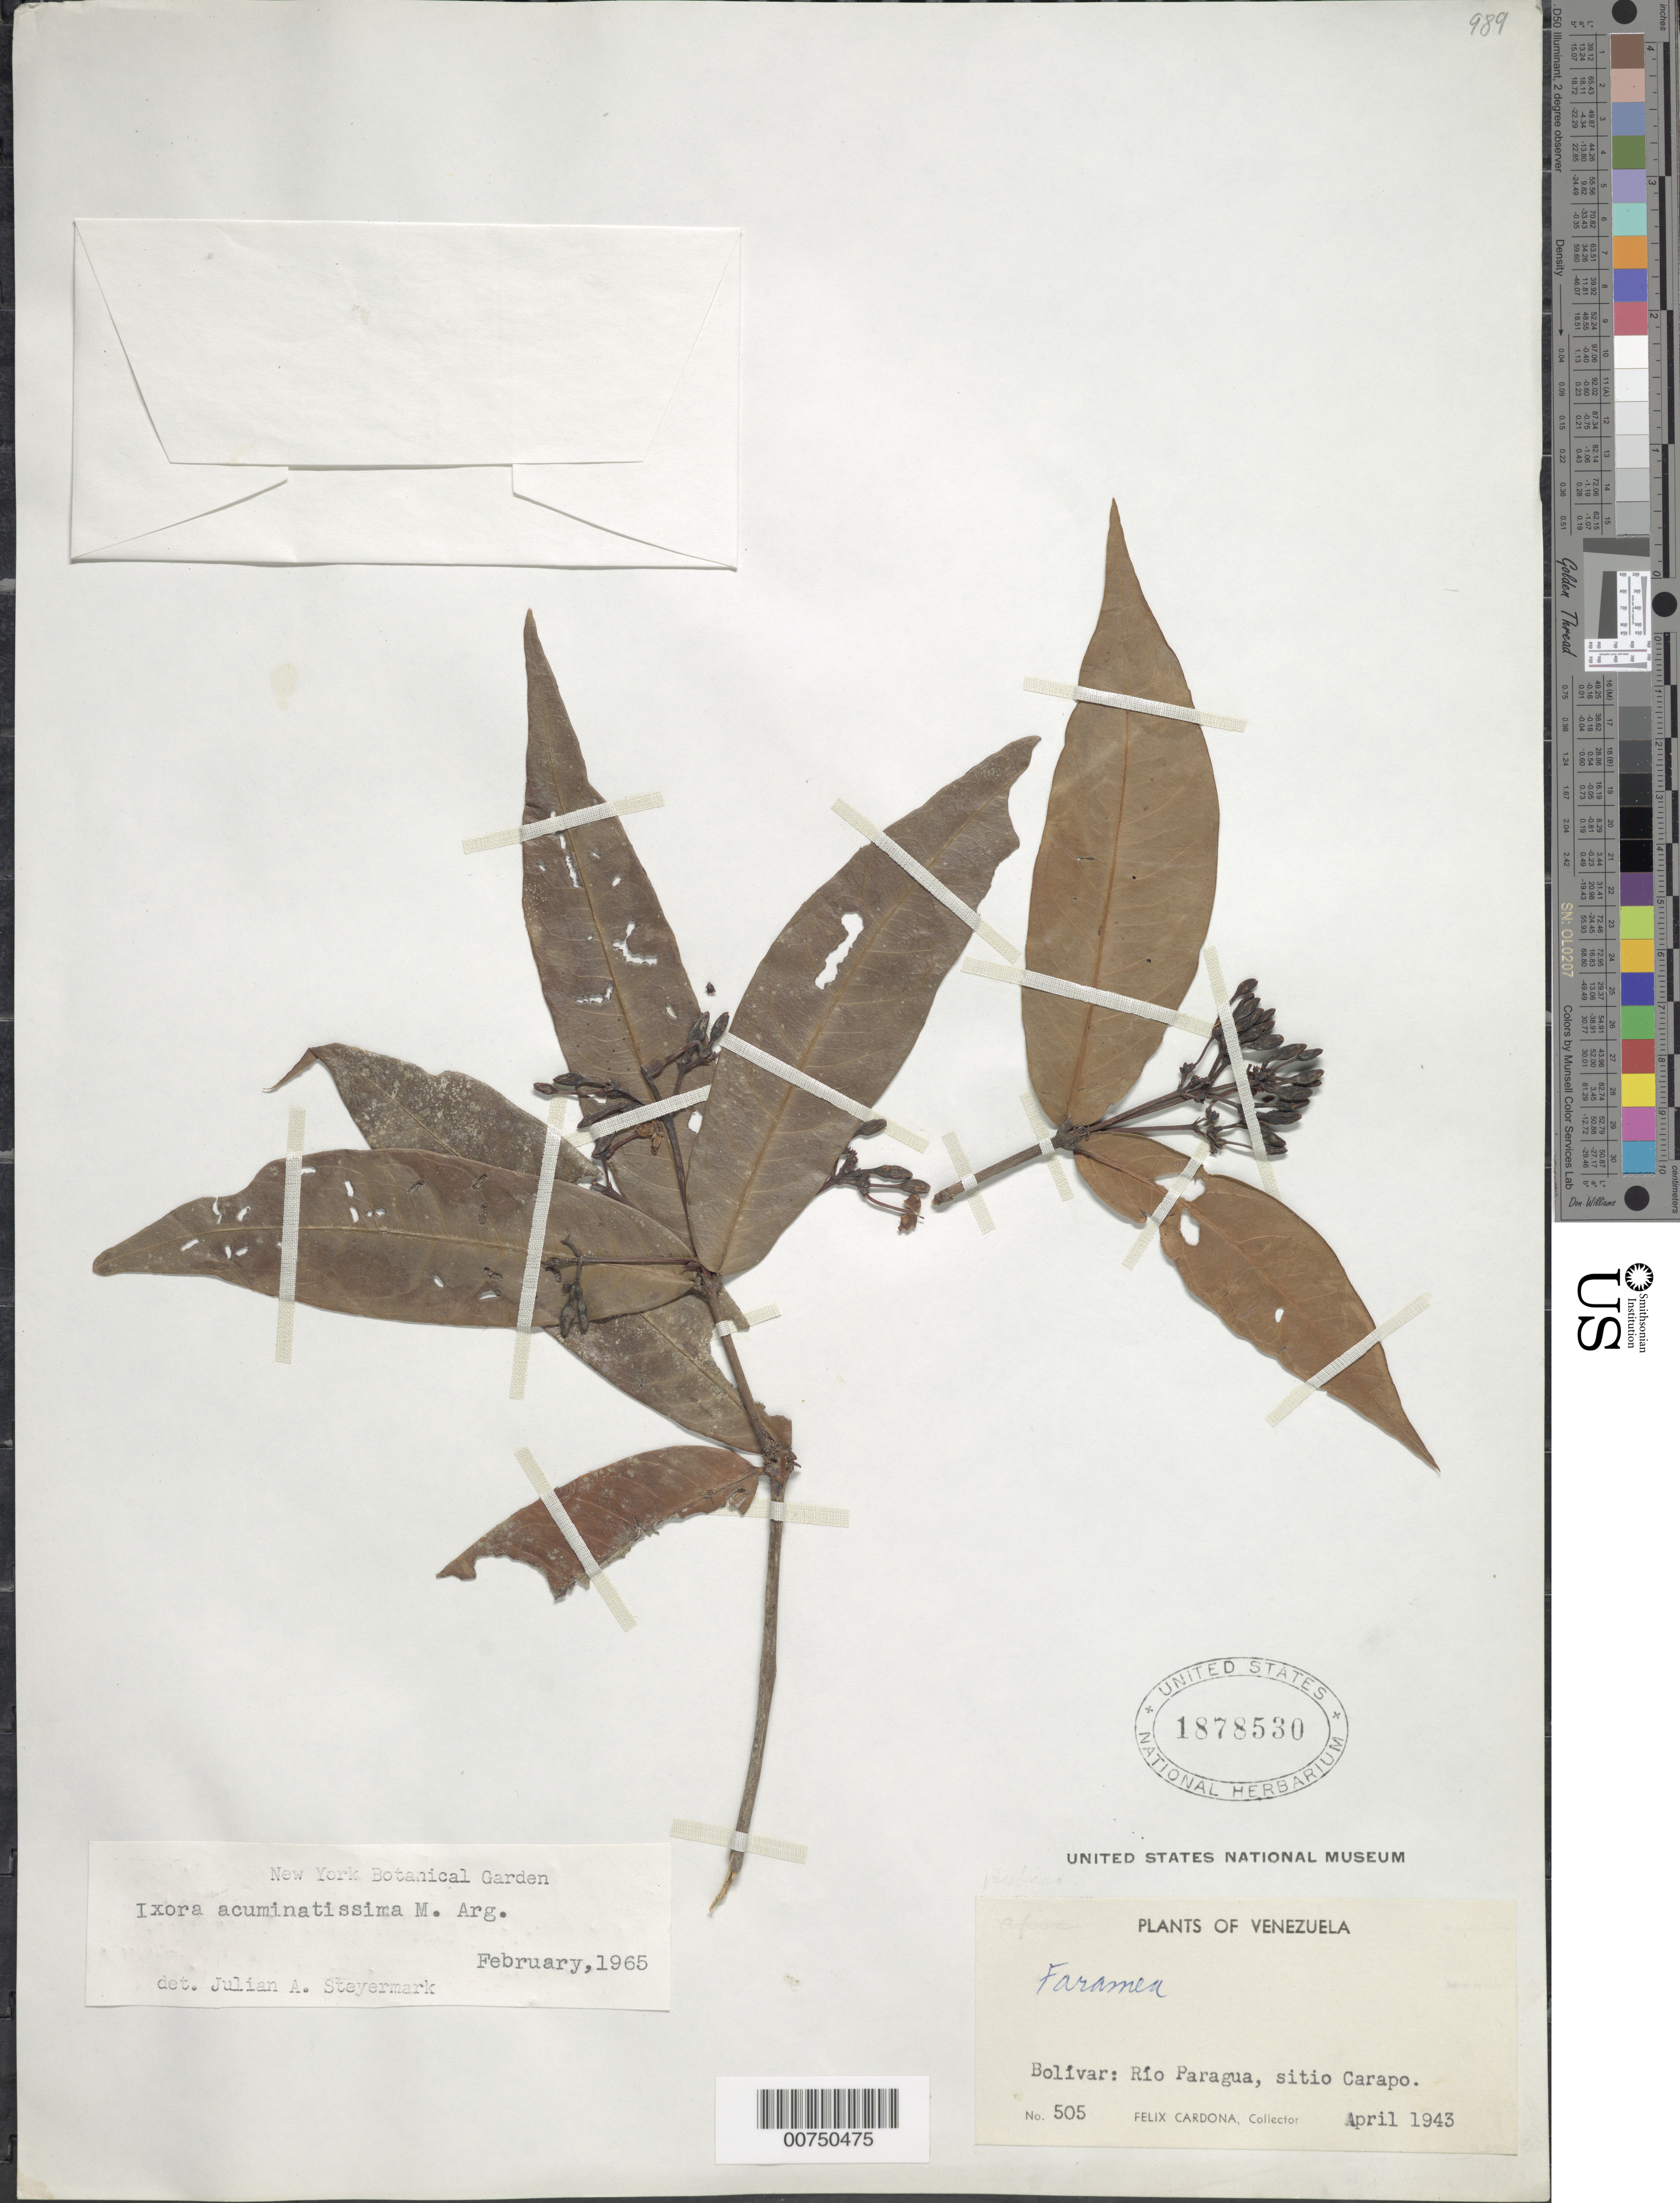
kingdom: Plantae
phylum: Tracheophyta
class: Magnoliopsida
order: Gentianales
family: Rubiaceae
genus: Ixora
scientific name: Ixora acuminatissima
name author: Müll. Arg.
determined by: Steyermark, Julian A., (VEN)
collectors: F. Cardona Puig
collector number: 505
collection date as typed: Apr-43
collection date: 1943-04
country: Venezuela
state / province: Bolívar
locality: Río Paragua, sitio Carapo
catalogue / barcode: US 1878530